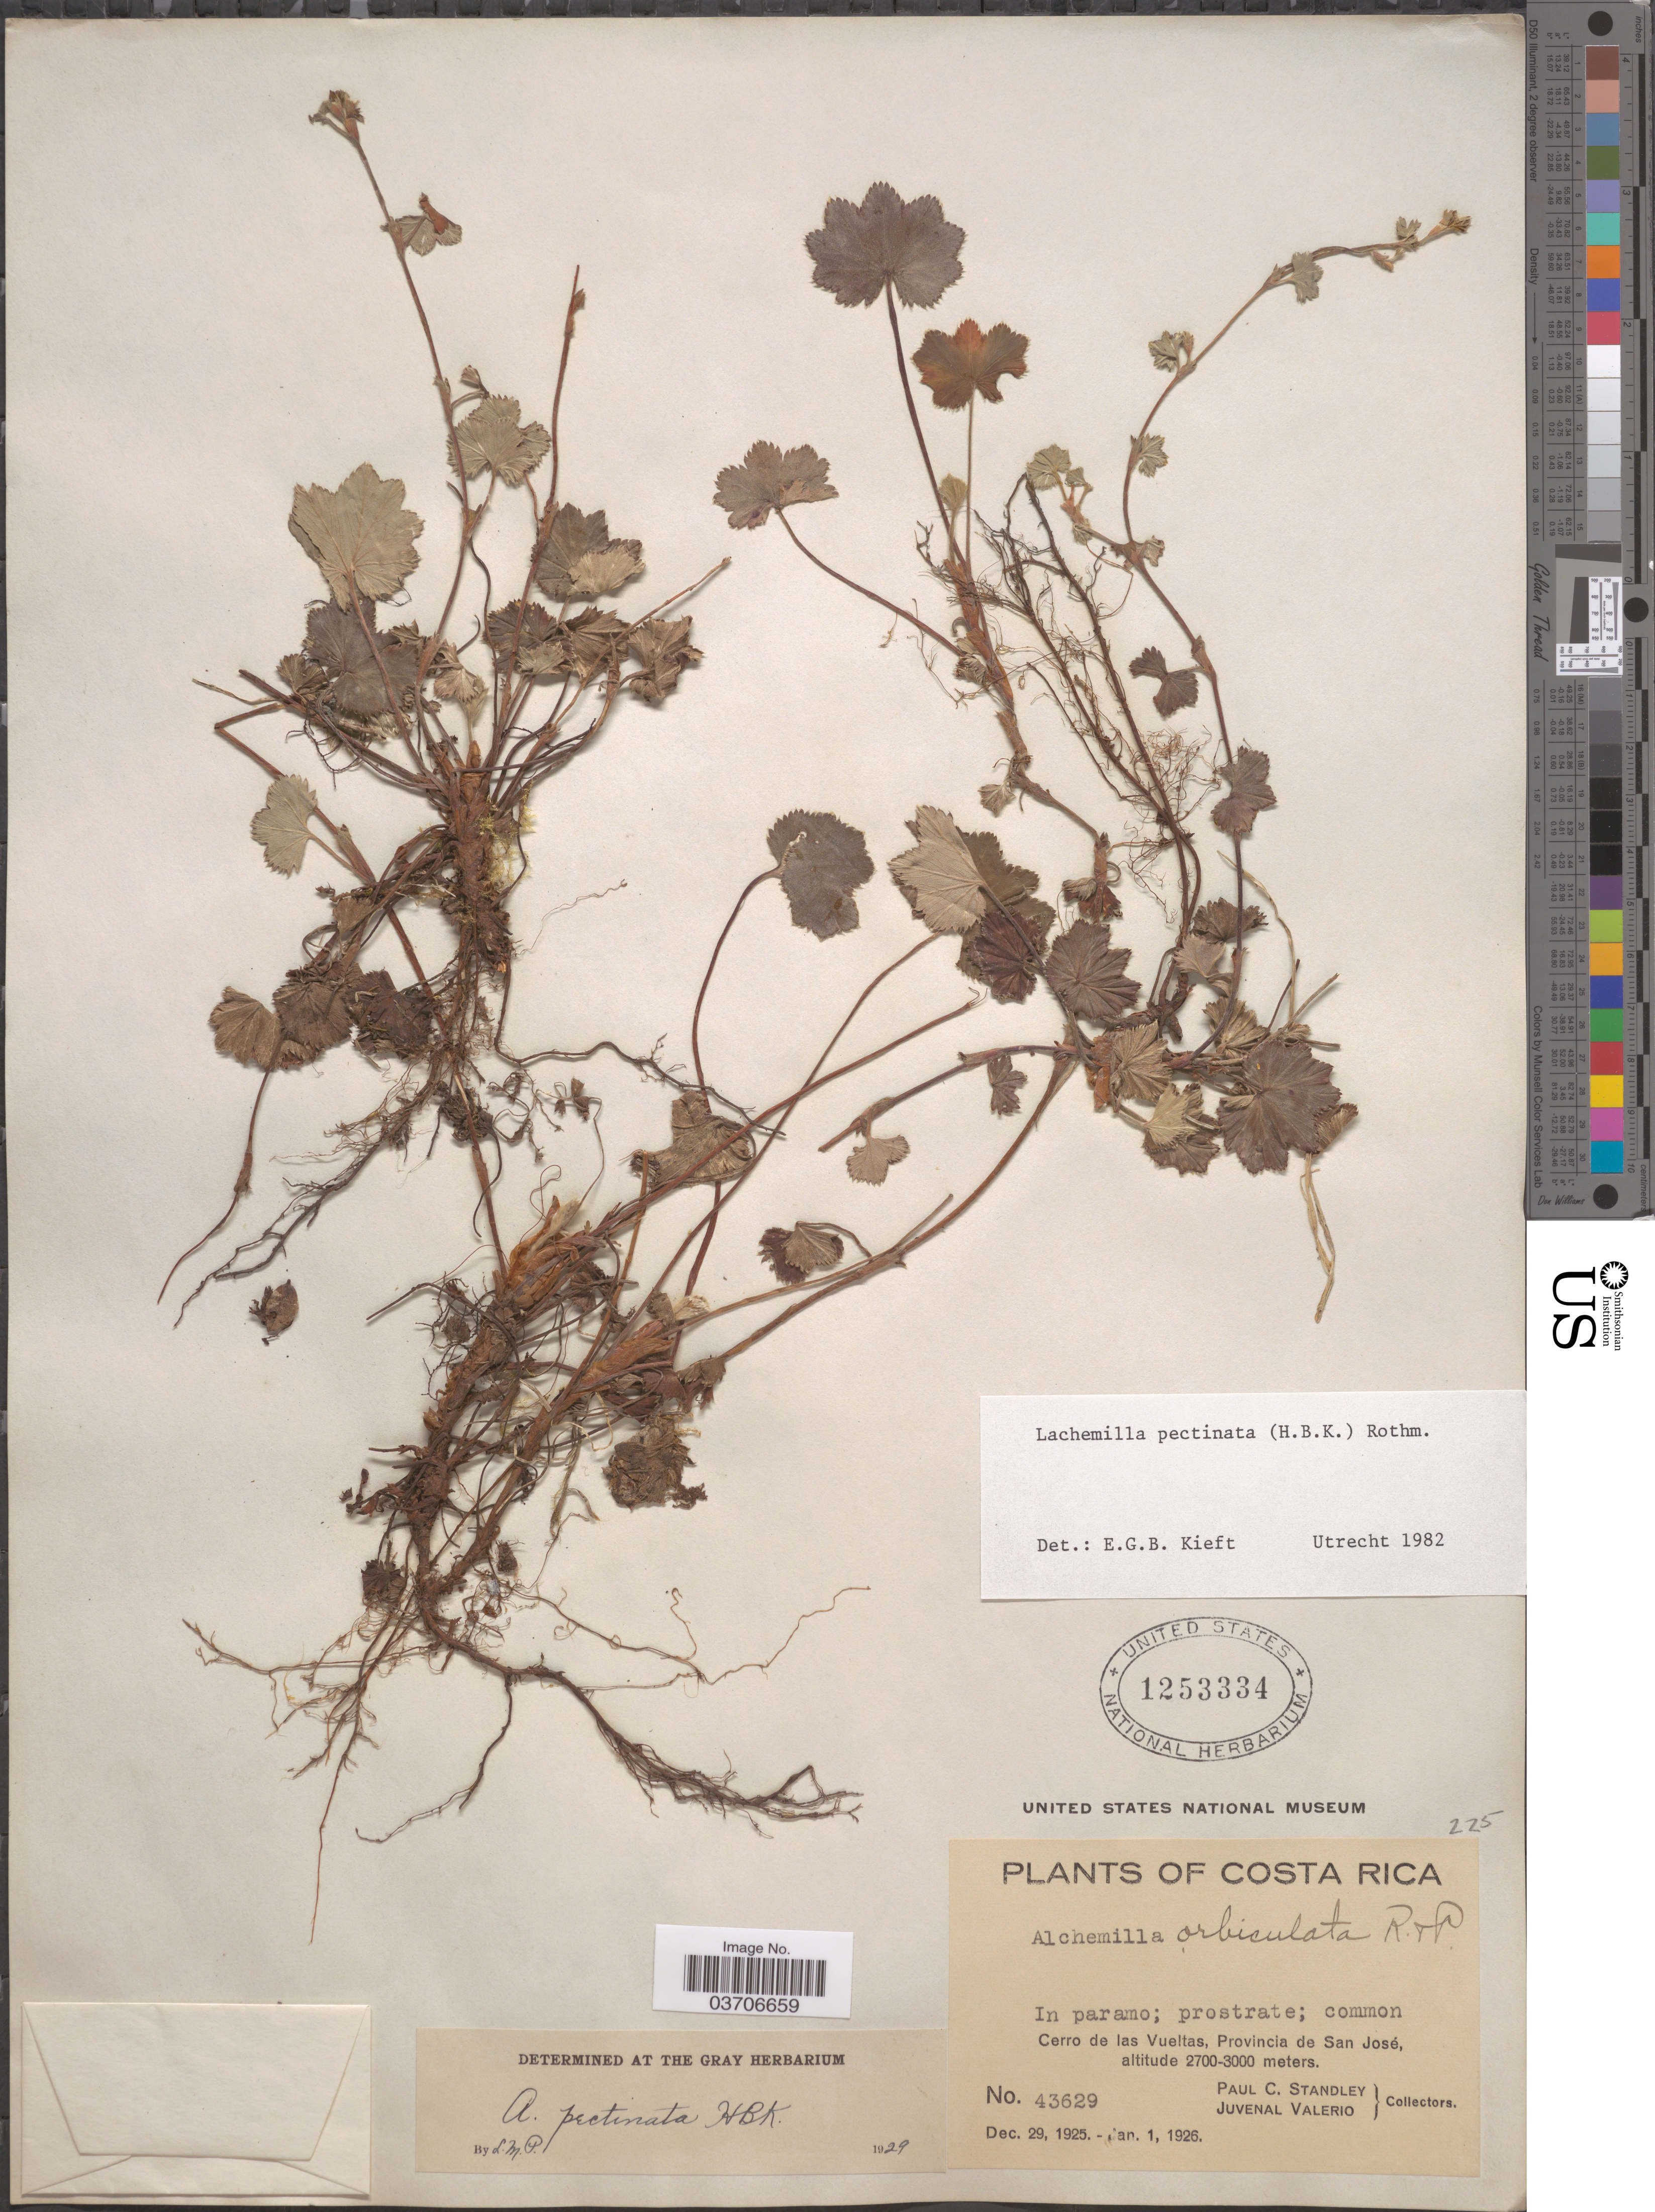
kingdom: Plantae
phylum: Tracheophyta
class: Magnoliopsida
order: Rosales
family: Rosaceae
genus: Lachemilla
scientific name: Lachemilla pectinata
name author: (Kunth) Rothm.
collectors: P. C. Standley & J. Valerio R.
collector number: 43629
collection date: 1925-12-29/1926-01-01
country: Costa Rica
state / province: San José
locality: Cerro de las Vueltas.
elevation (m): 2700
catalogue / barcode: US 1253334